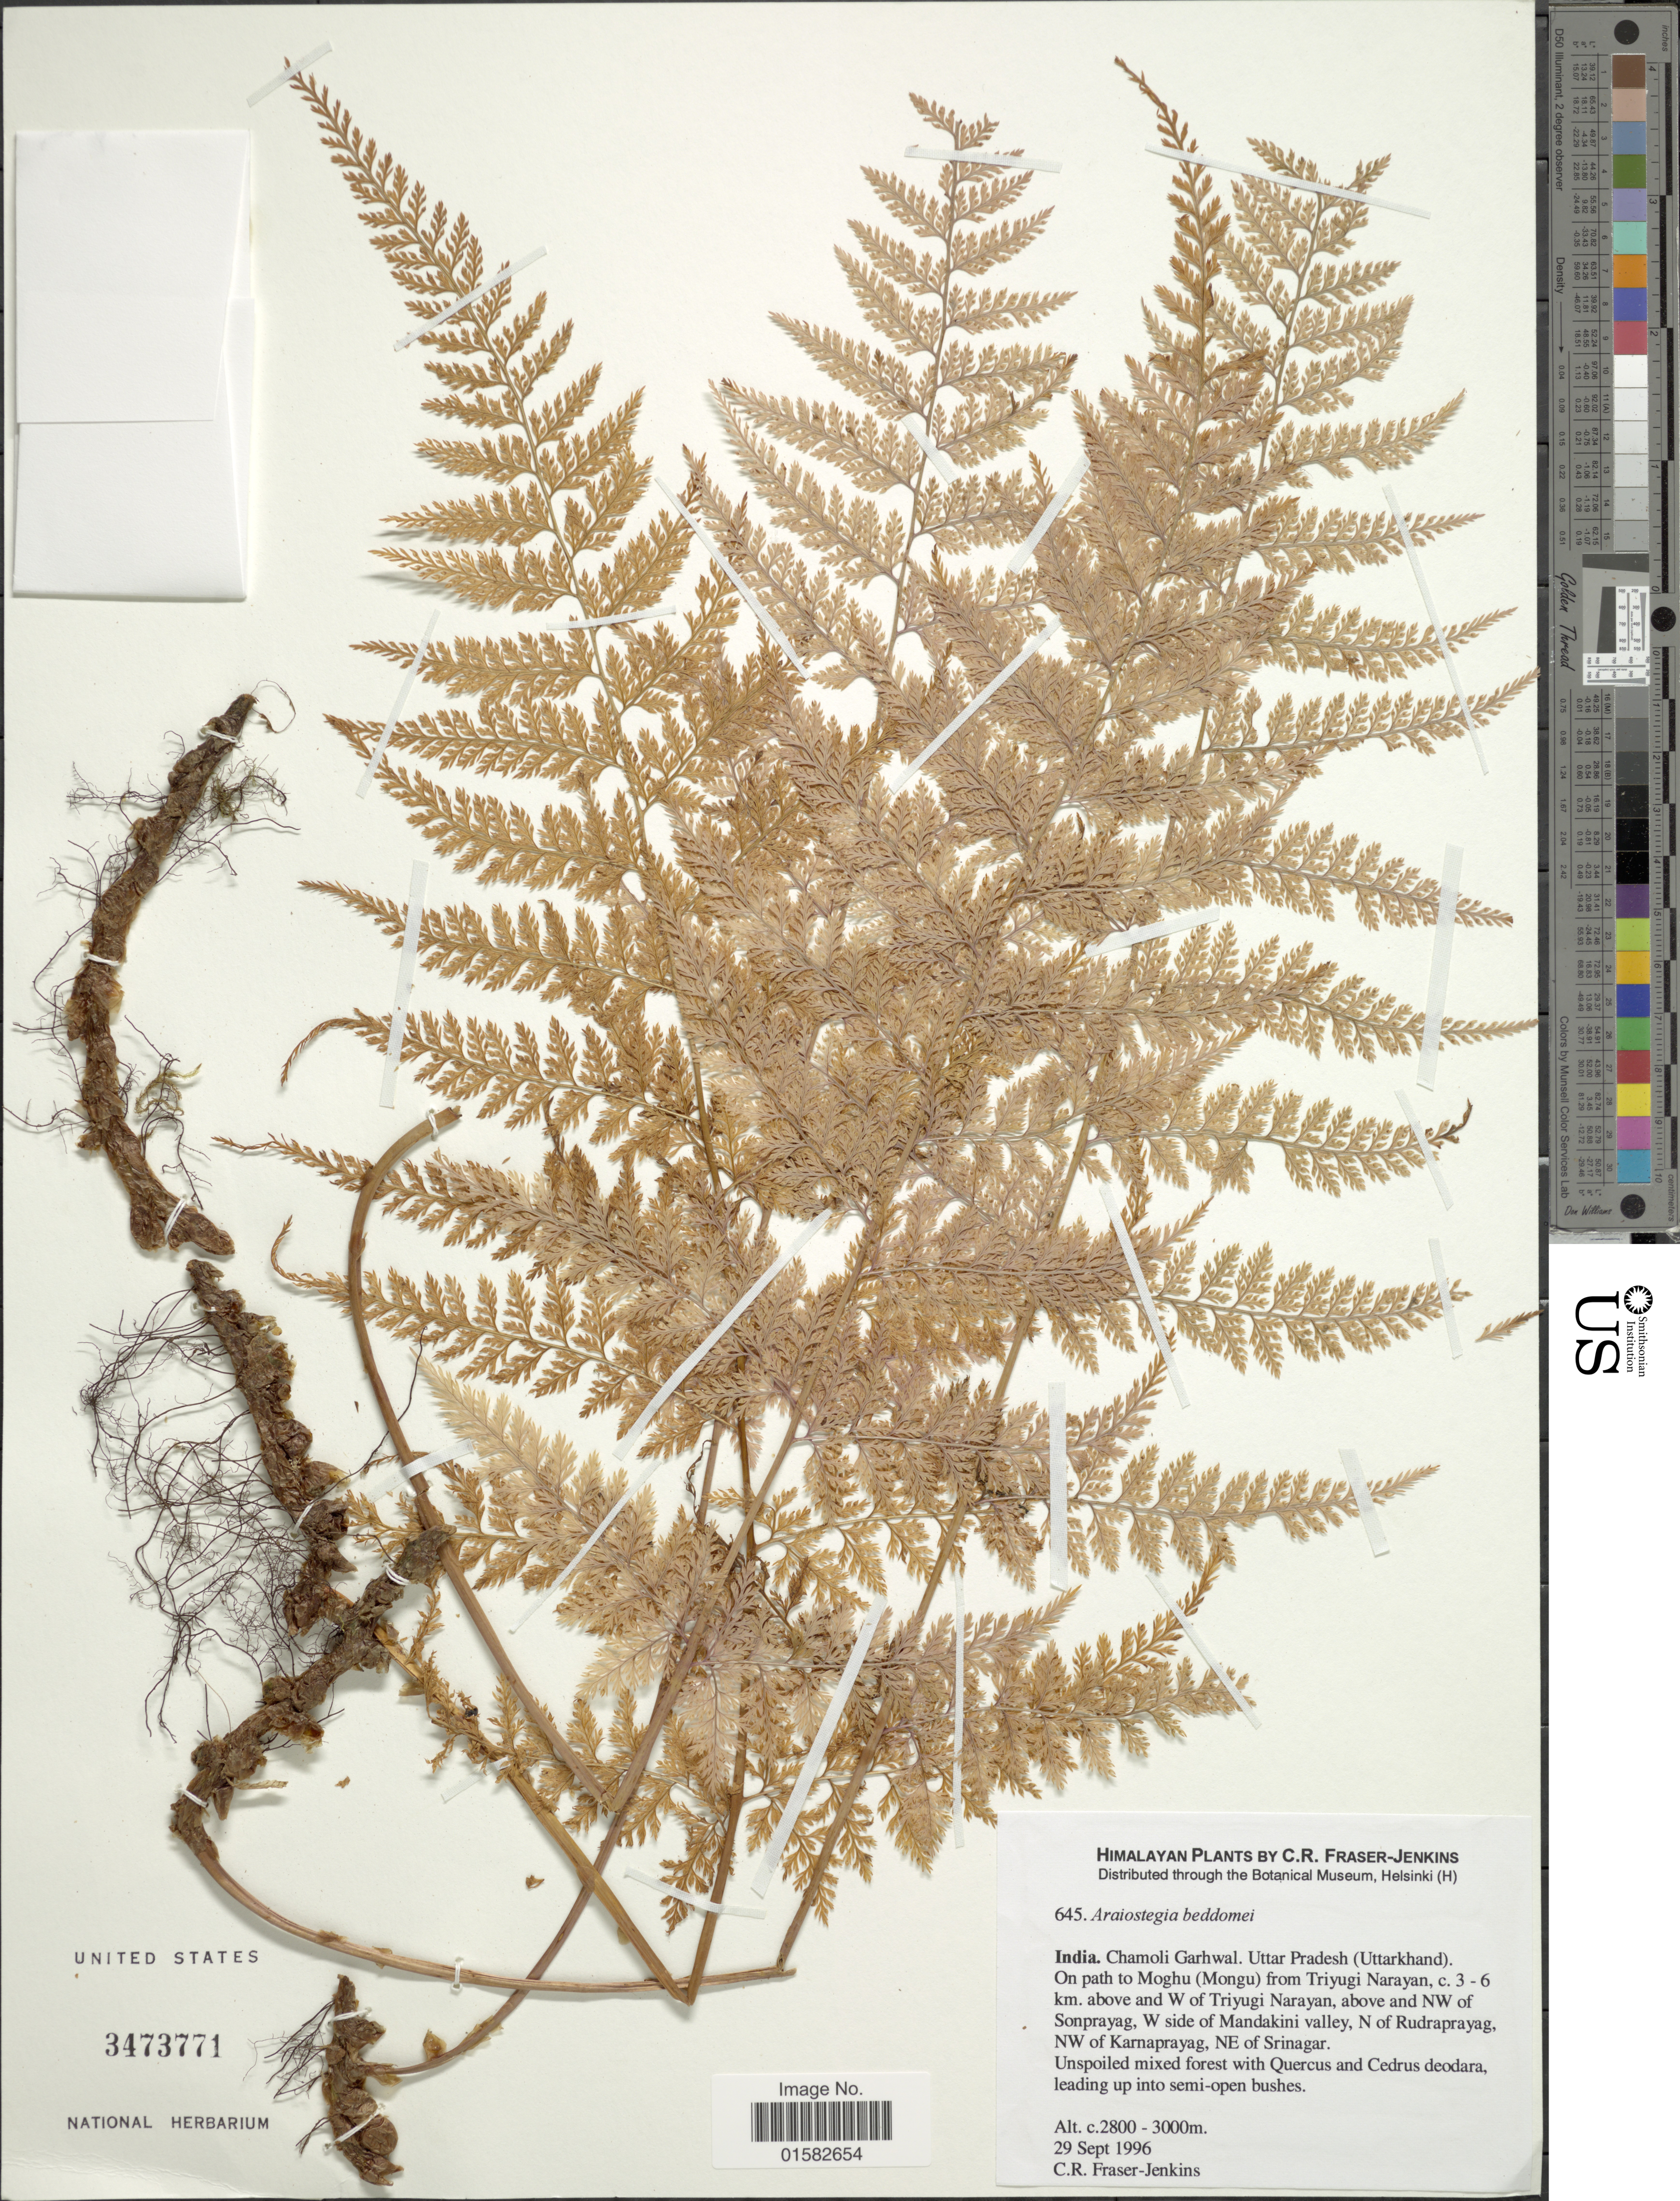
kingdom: Plantae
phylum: Tracheophyta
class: Polypodiopsida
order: Polypodiales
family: Davalliaceae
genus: Davallia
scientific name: Davallia beddomei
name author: C. Hope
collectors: C. R. Fraser-Jenkins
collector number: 645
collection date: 1996-09-29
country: India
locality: Chamoli Garhwal, Uttar Pradesh ( Utterkhand ). On Path to Maghu ( Moghu ) from Triyugi Narayan, c 3-6 km above and W of Triyugi Narayan, above and NW of Sonprayag,W side of Madakini valley,N of Rudarapryag, NW of Karnaprayag, NE of Srinagar.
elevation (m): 2800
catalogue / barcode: US 3473771